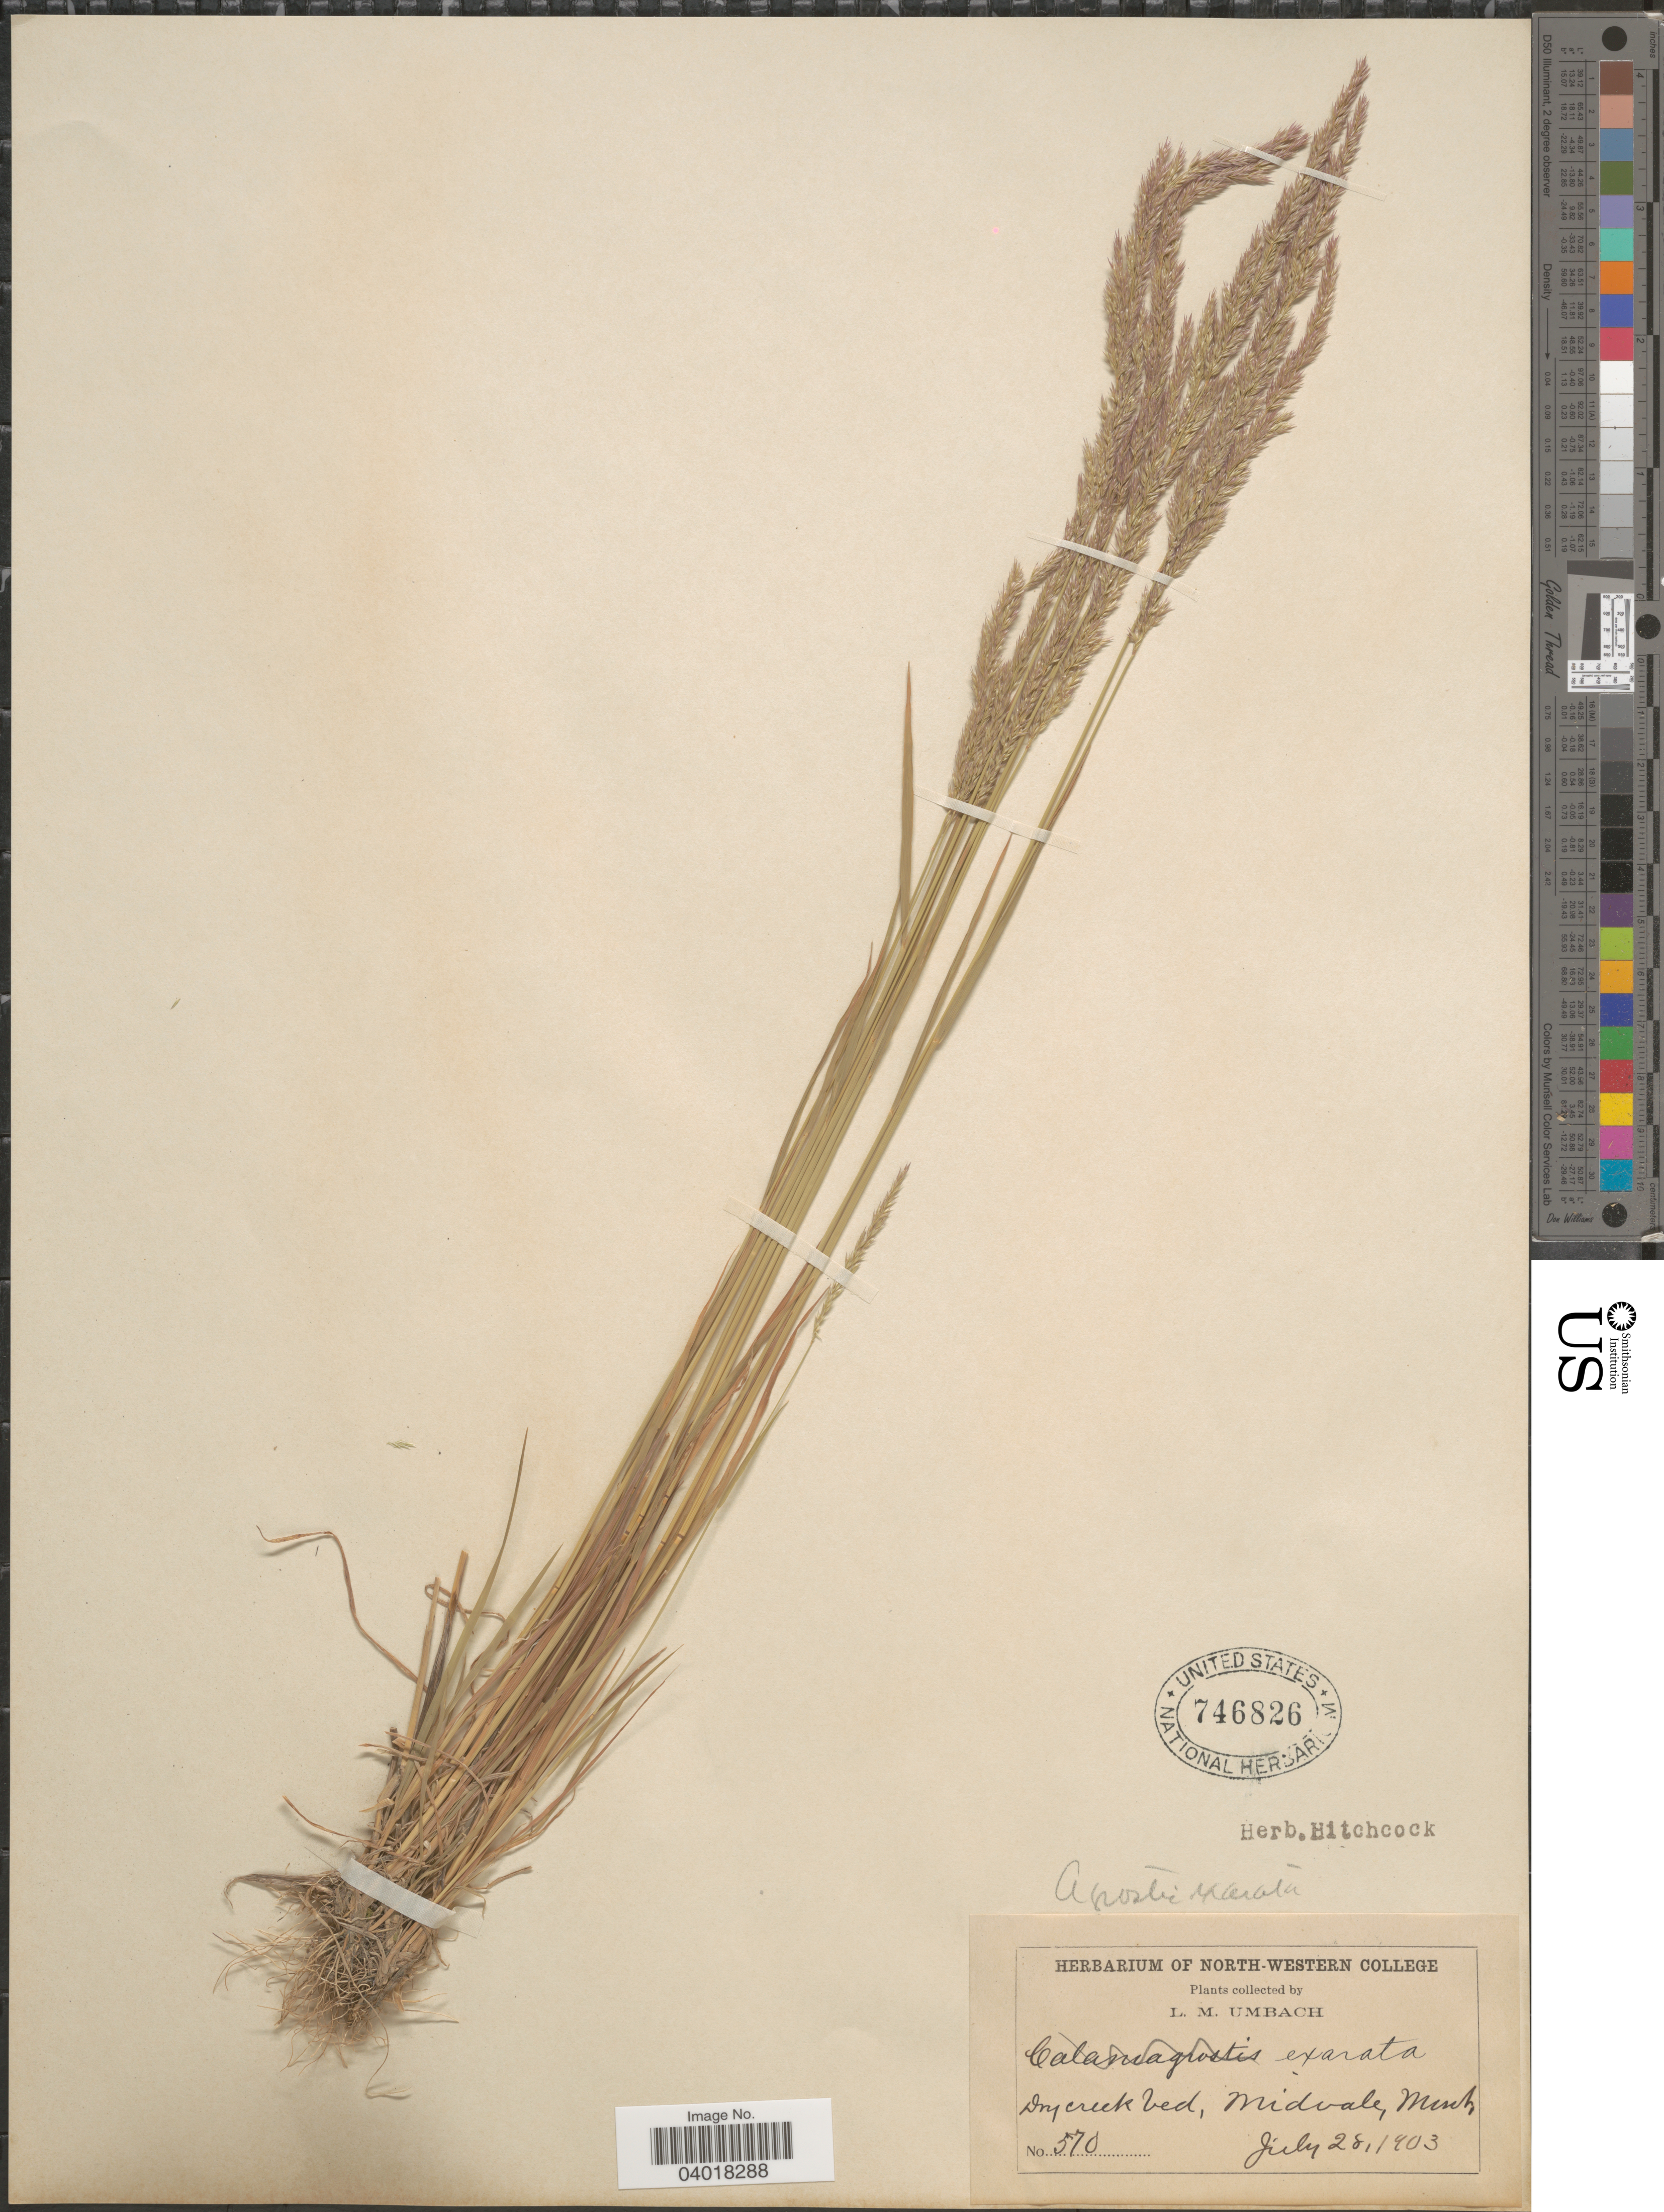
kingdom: Plantae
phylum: Tracheophyta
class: Liliopsida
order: Poales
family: Poaceae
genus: Agrostis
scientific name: Agrostis exarata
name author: Trin.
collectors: L. M. Umbach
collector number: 570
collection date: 1903-07-28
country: United States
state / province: Montana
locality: Dry creek bed, Midvale.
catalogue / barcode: US 746826